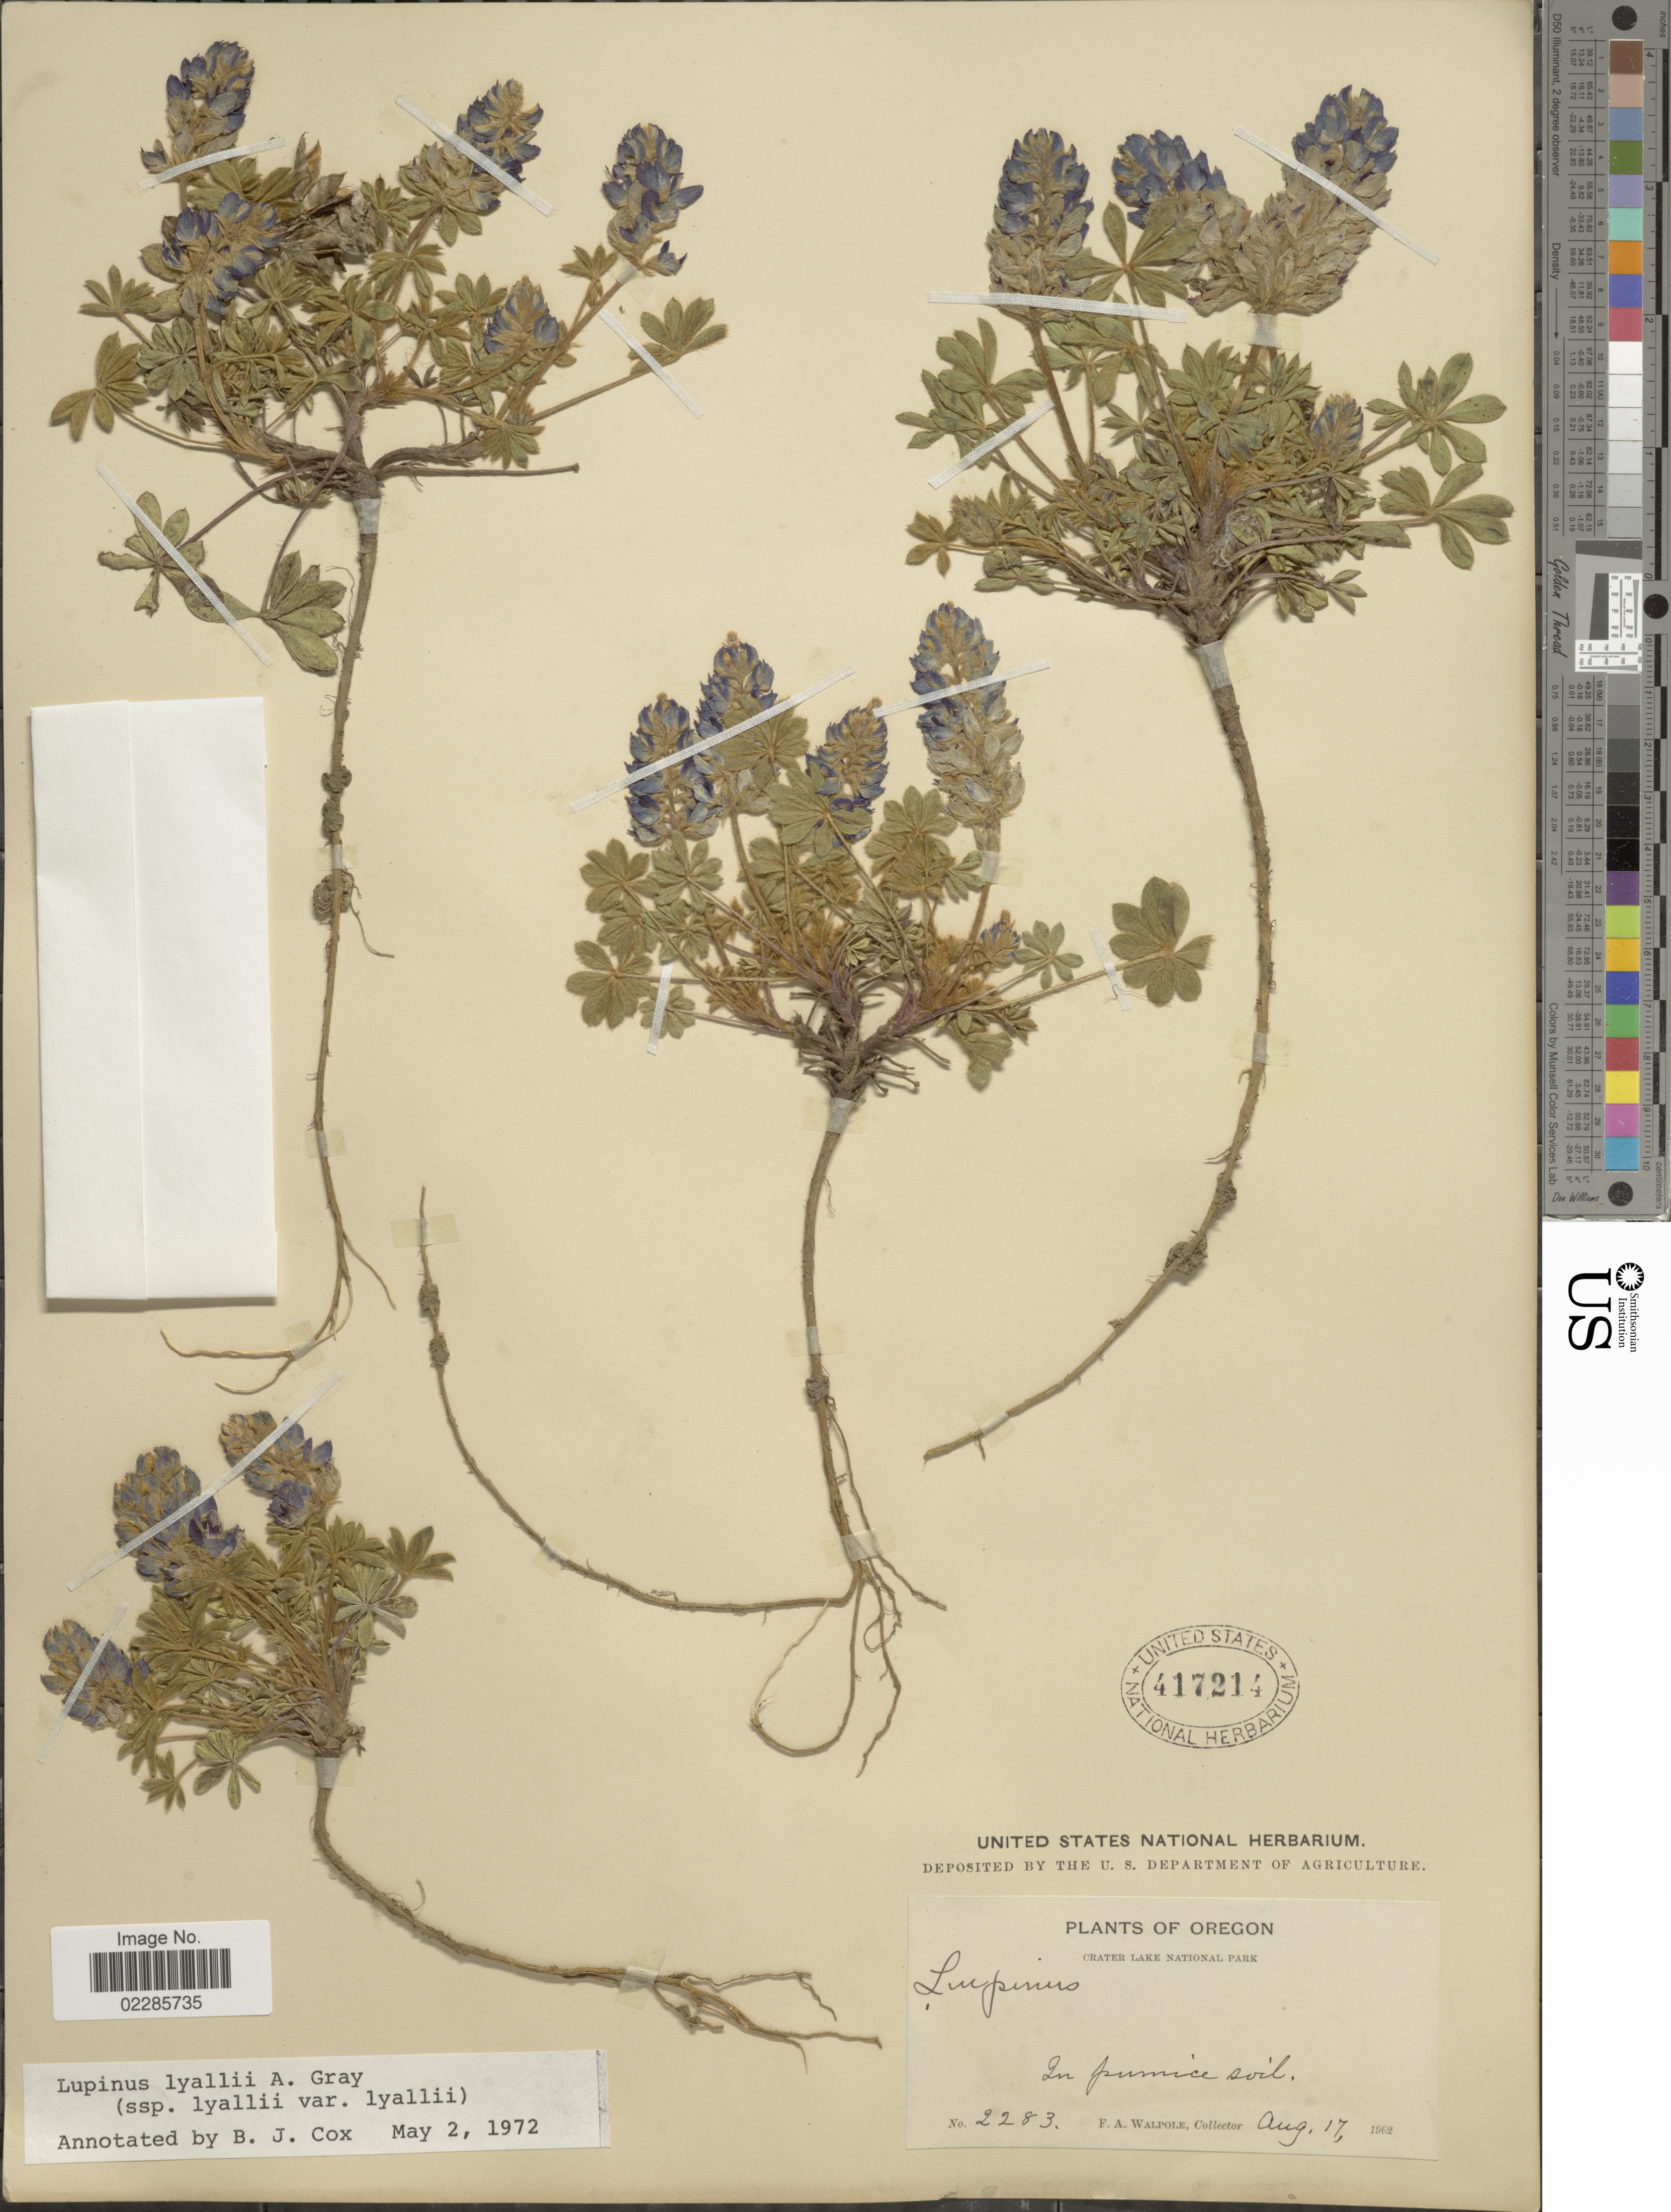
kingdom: Plantae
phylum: Tracheophyta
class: Magnoliopsida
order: Fabales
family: Fabaceae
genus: Lupinus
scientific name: Lupinus lyallii subsp. lyallii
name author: A. Gray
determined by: Cox, B. J.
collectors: F. Walpole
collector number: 2283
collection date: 1962-08-17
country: United States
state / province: Oregon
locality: Crater Lake National Park, In pumice soil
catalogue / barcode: US 417214